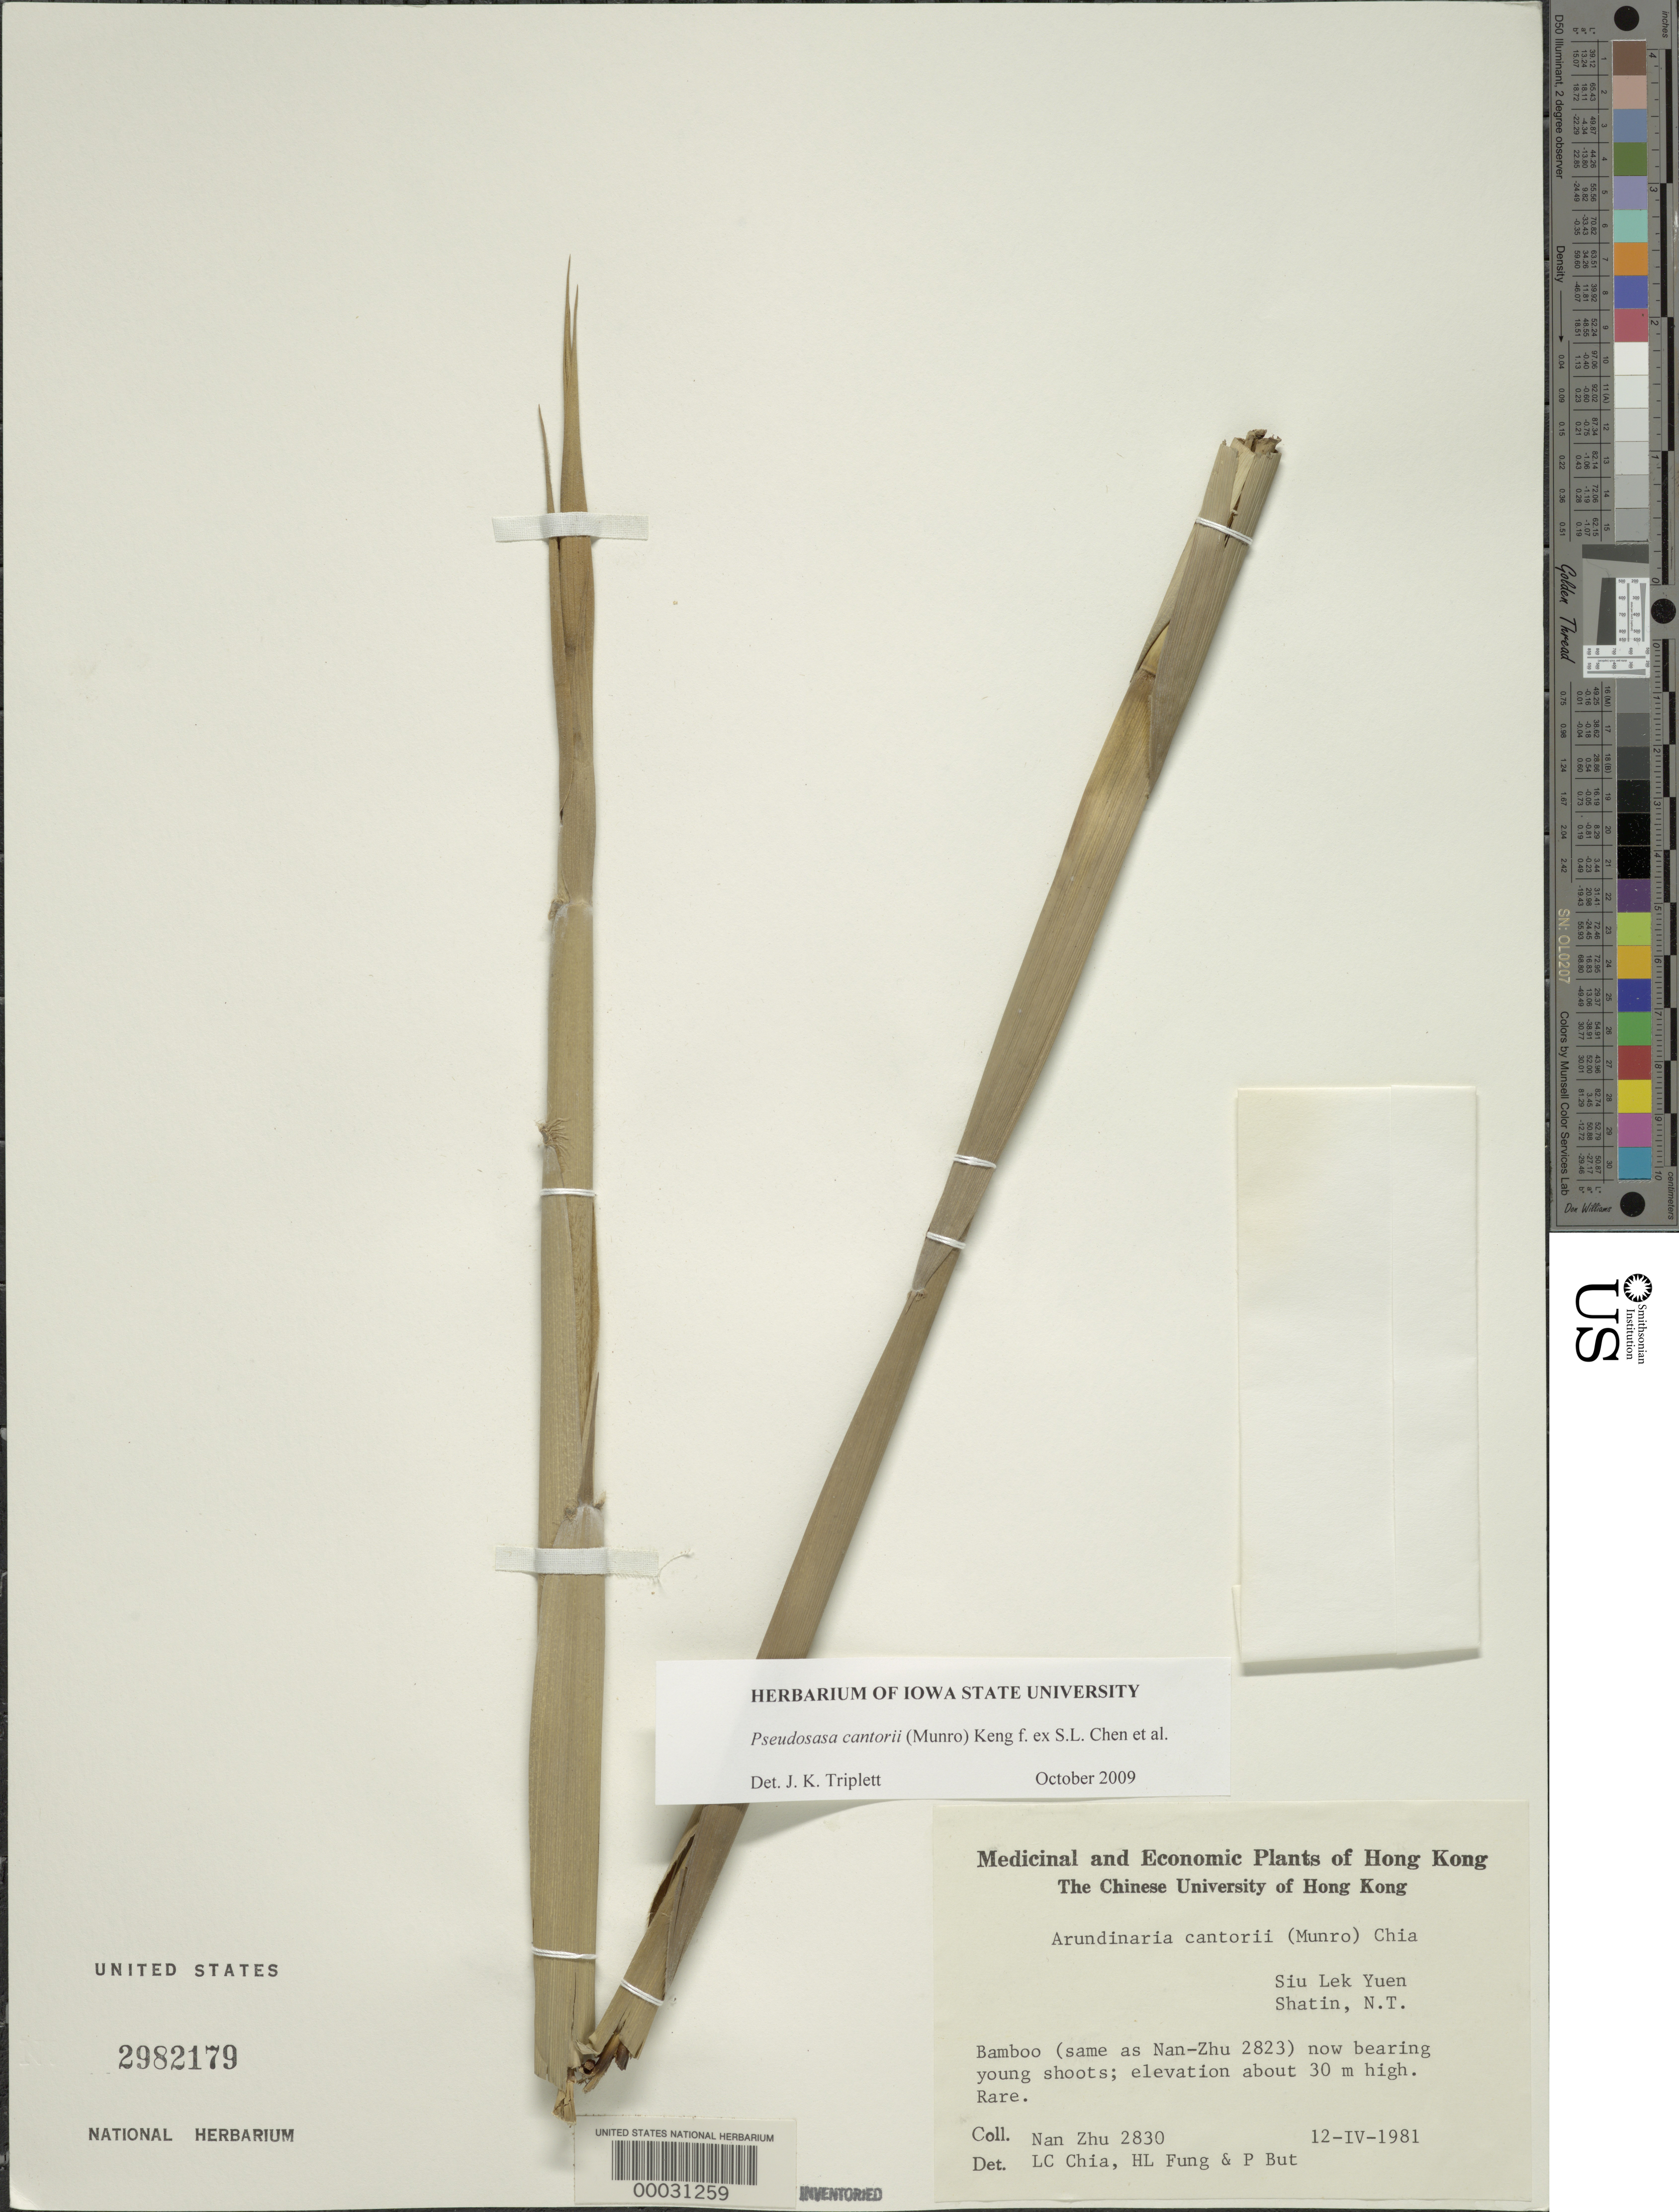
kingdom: Plantae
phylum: Tracheophyta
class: Liliopsida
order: Poales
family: Poaceae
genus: Pseudosasa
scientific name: Pseudosasa cantorii (Munro) Keng f. ex S.L. Chen et al.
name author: (Munro) Keng f. ex S.L. Chen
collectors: Z. Nan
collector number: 2830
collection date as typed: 12 Apr 1981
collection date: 1981-04-12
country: China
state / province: Hong Kong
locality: Siu lek yuen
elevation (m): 30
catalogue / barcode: US 2982179